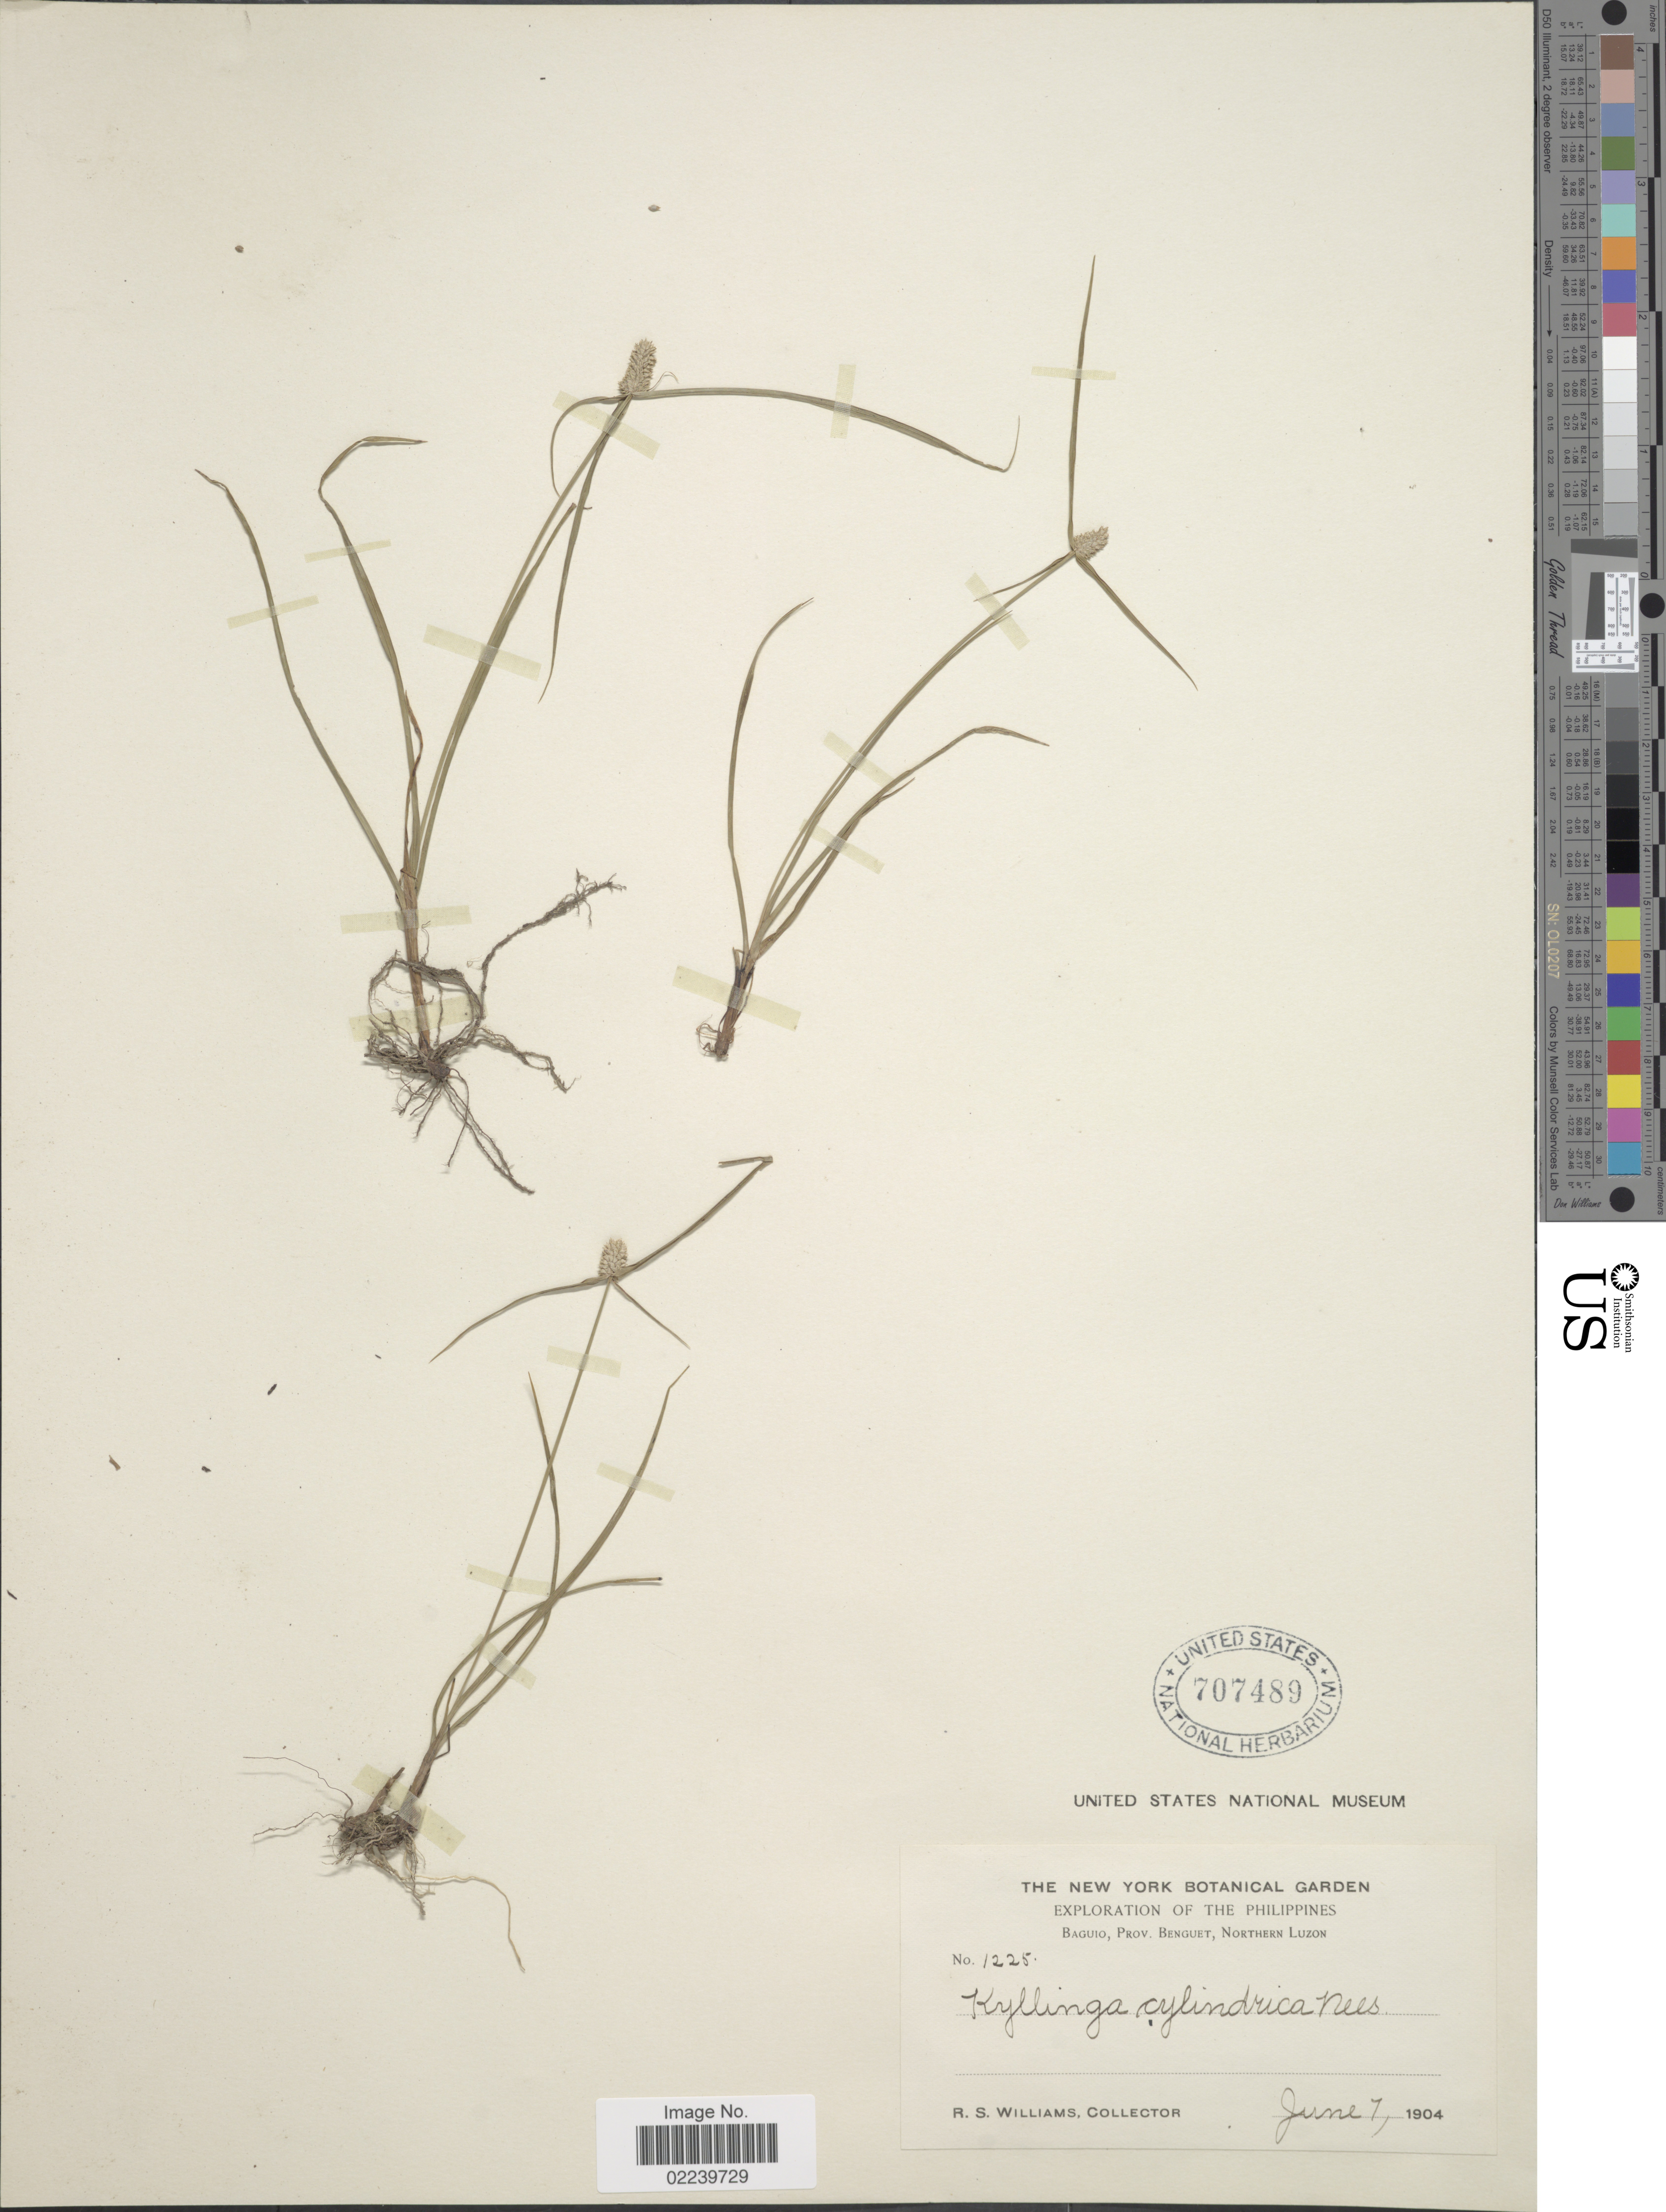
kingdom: Plantae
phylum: Tracheophyta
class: Liliopsida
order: Poales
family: Cyperaceae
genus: Cyperus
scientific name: Cyperus sesquiflorus subsp. cylindricus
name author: (Nees) T. Koyama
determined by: Strong, Mark T., (BOT), Smithsonian Institution - National Museum of Natural History (UNITED STATES)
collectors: R. S. Williams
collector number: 1225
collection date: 1904-06-07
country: Philippines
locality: Baguio, Prov. Benguet, Northern Luzon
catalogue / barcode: US 707489